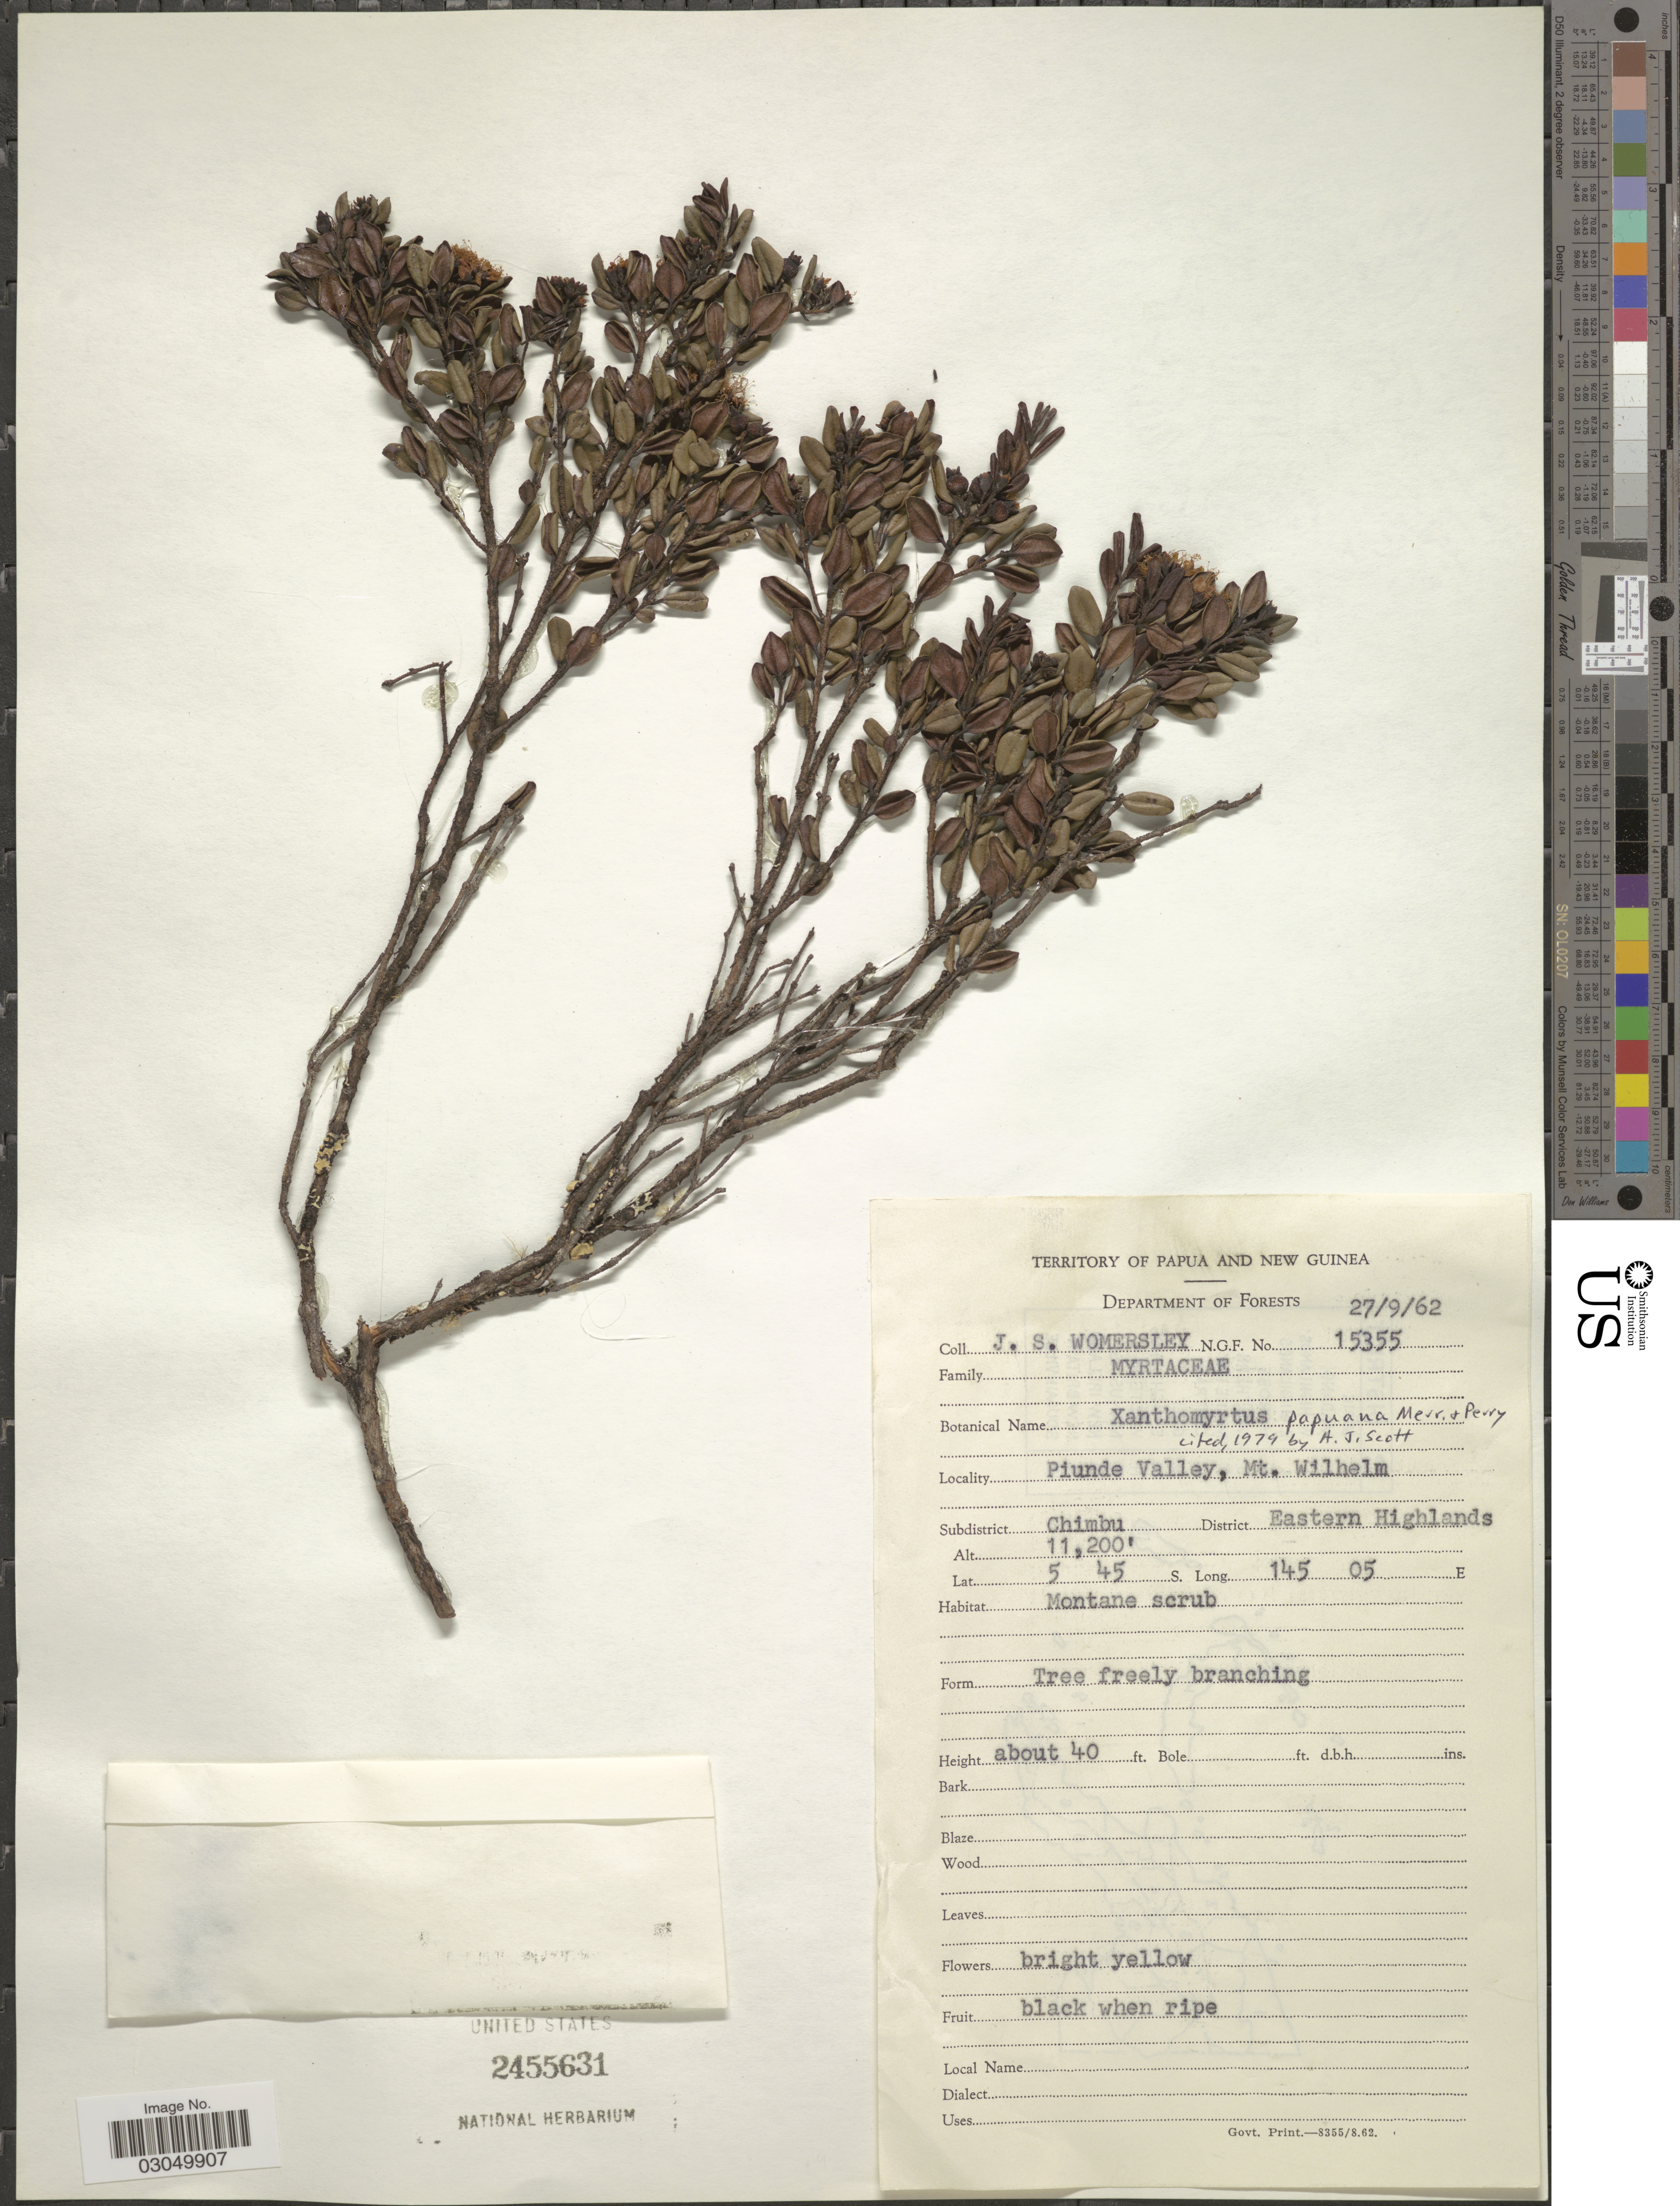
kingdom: Plantae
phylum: Tracheophyta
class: Magnoliopsida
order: Myrtales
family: Myrtaceae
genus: Xanthomyrtus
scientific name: Xanthomyrtus papuana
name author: Merr. & L.M. Perry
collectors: J. S. Womersley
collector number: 15355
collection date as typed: Transcribed d/m/y: 27/9/62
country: Papua New Guinea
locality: Territory of Papua and New Guinea. Piunde Valley, Mt. Wilhelm. Subdistrict Chimbu. District Eastern Highlands.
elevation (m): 3414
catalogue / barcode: US 2455631